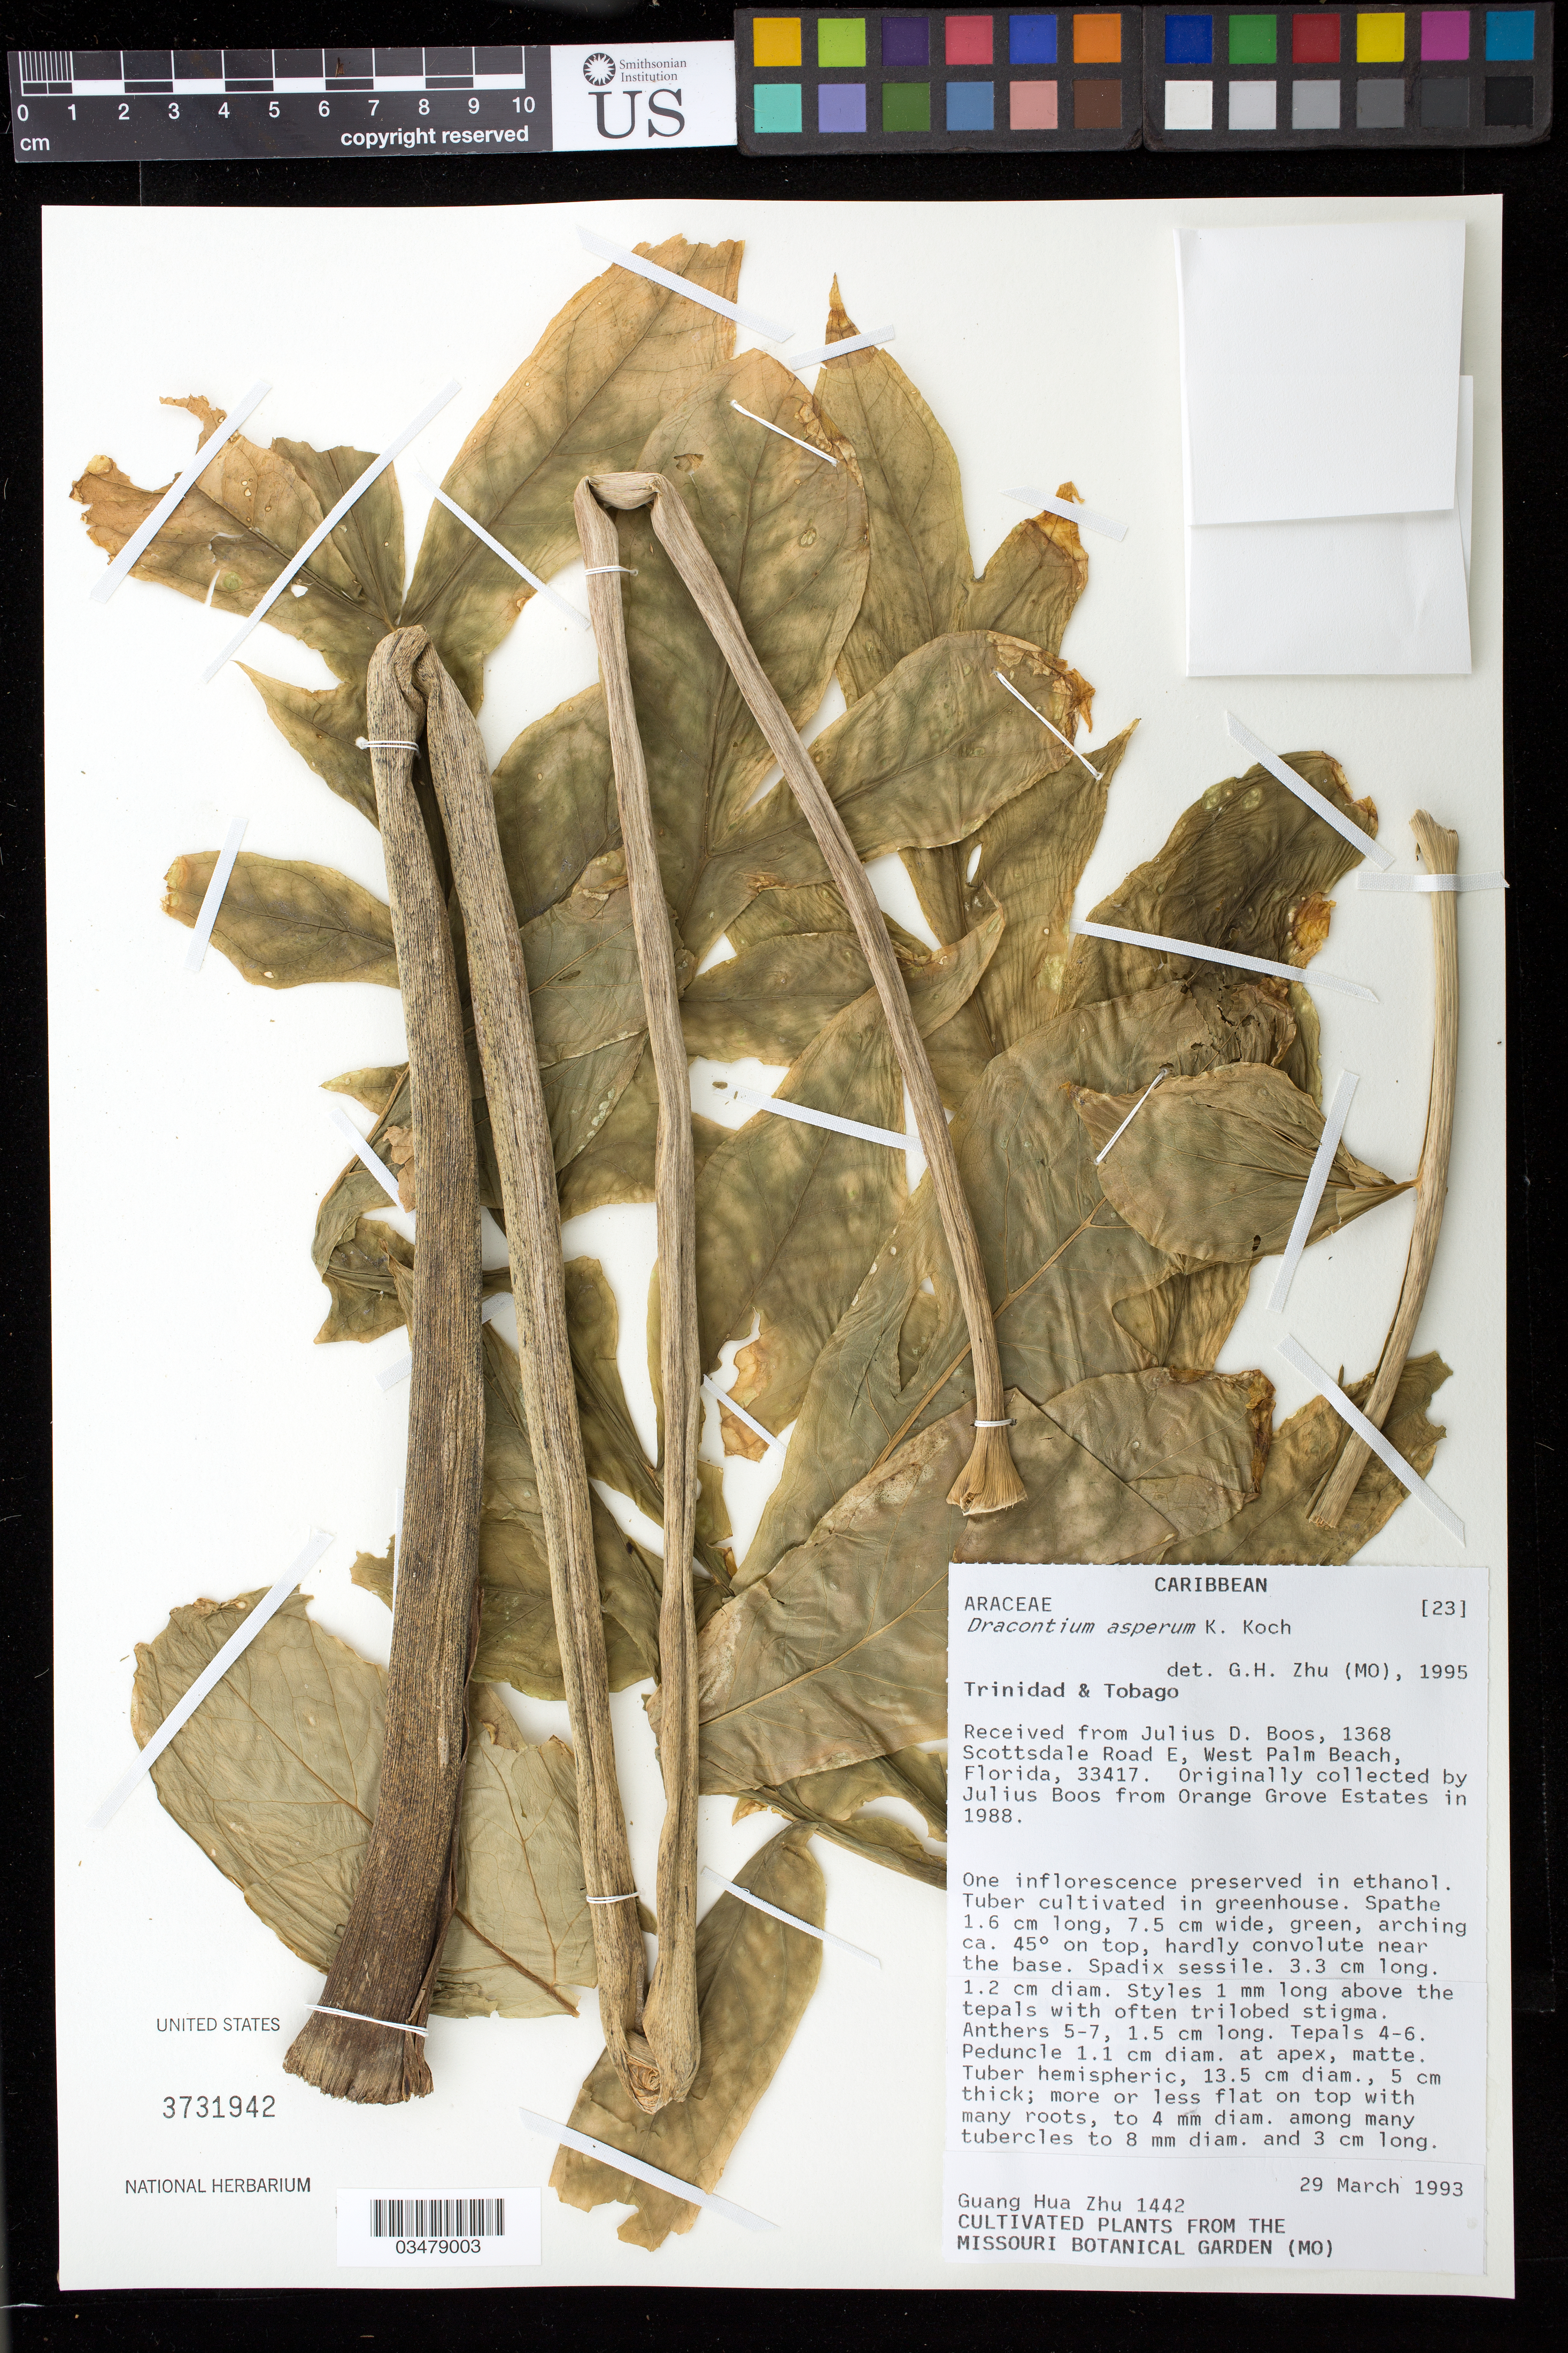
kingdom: Plantae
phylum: Tracheophyta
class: Liliopsida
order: Alismatales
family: Araceae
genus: Dracontium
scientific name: Dracontium asperum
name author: K. Koch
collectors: G. H. Zhu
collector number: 1442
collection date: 1993-03-29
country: Trinidad and Tobago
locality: Culivated; originally collected by Julius Boos from Orange Greove Estates in 1988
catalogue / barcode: US 3731942